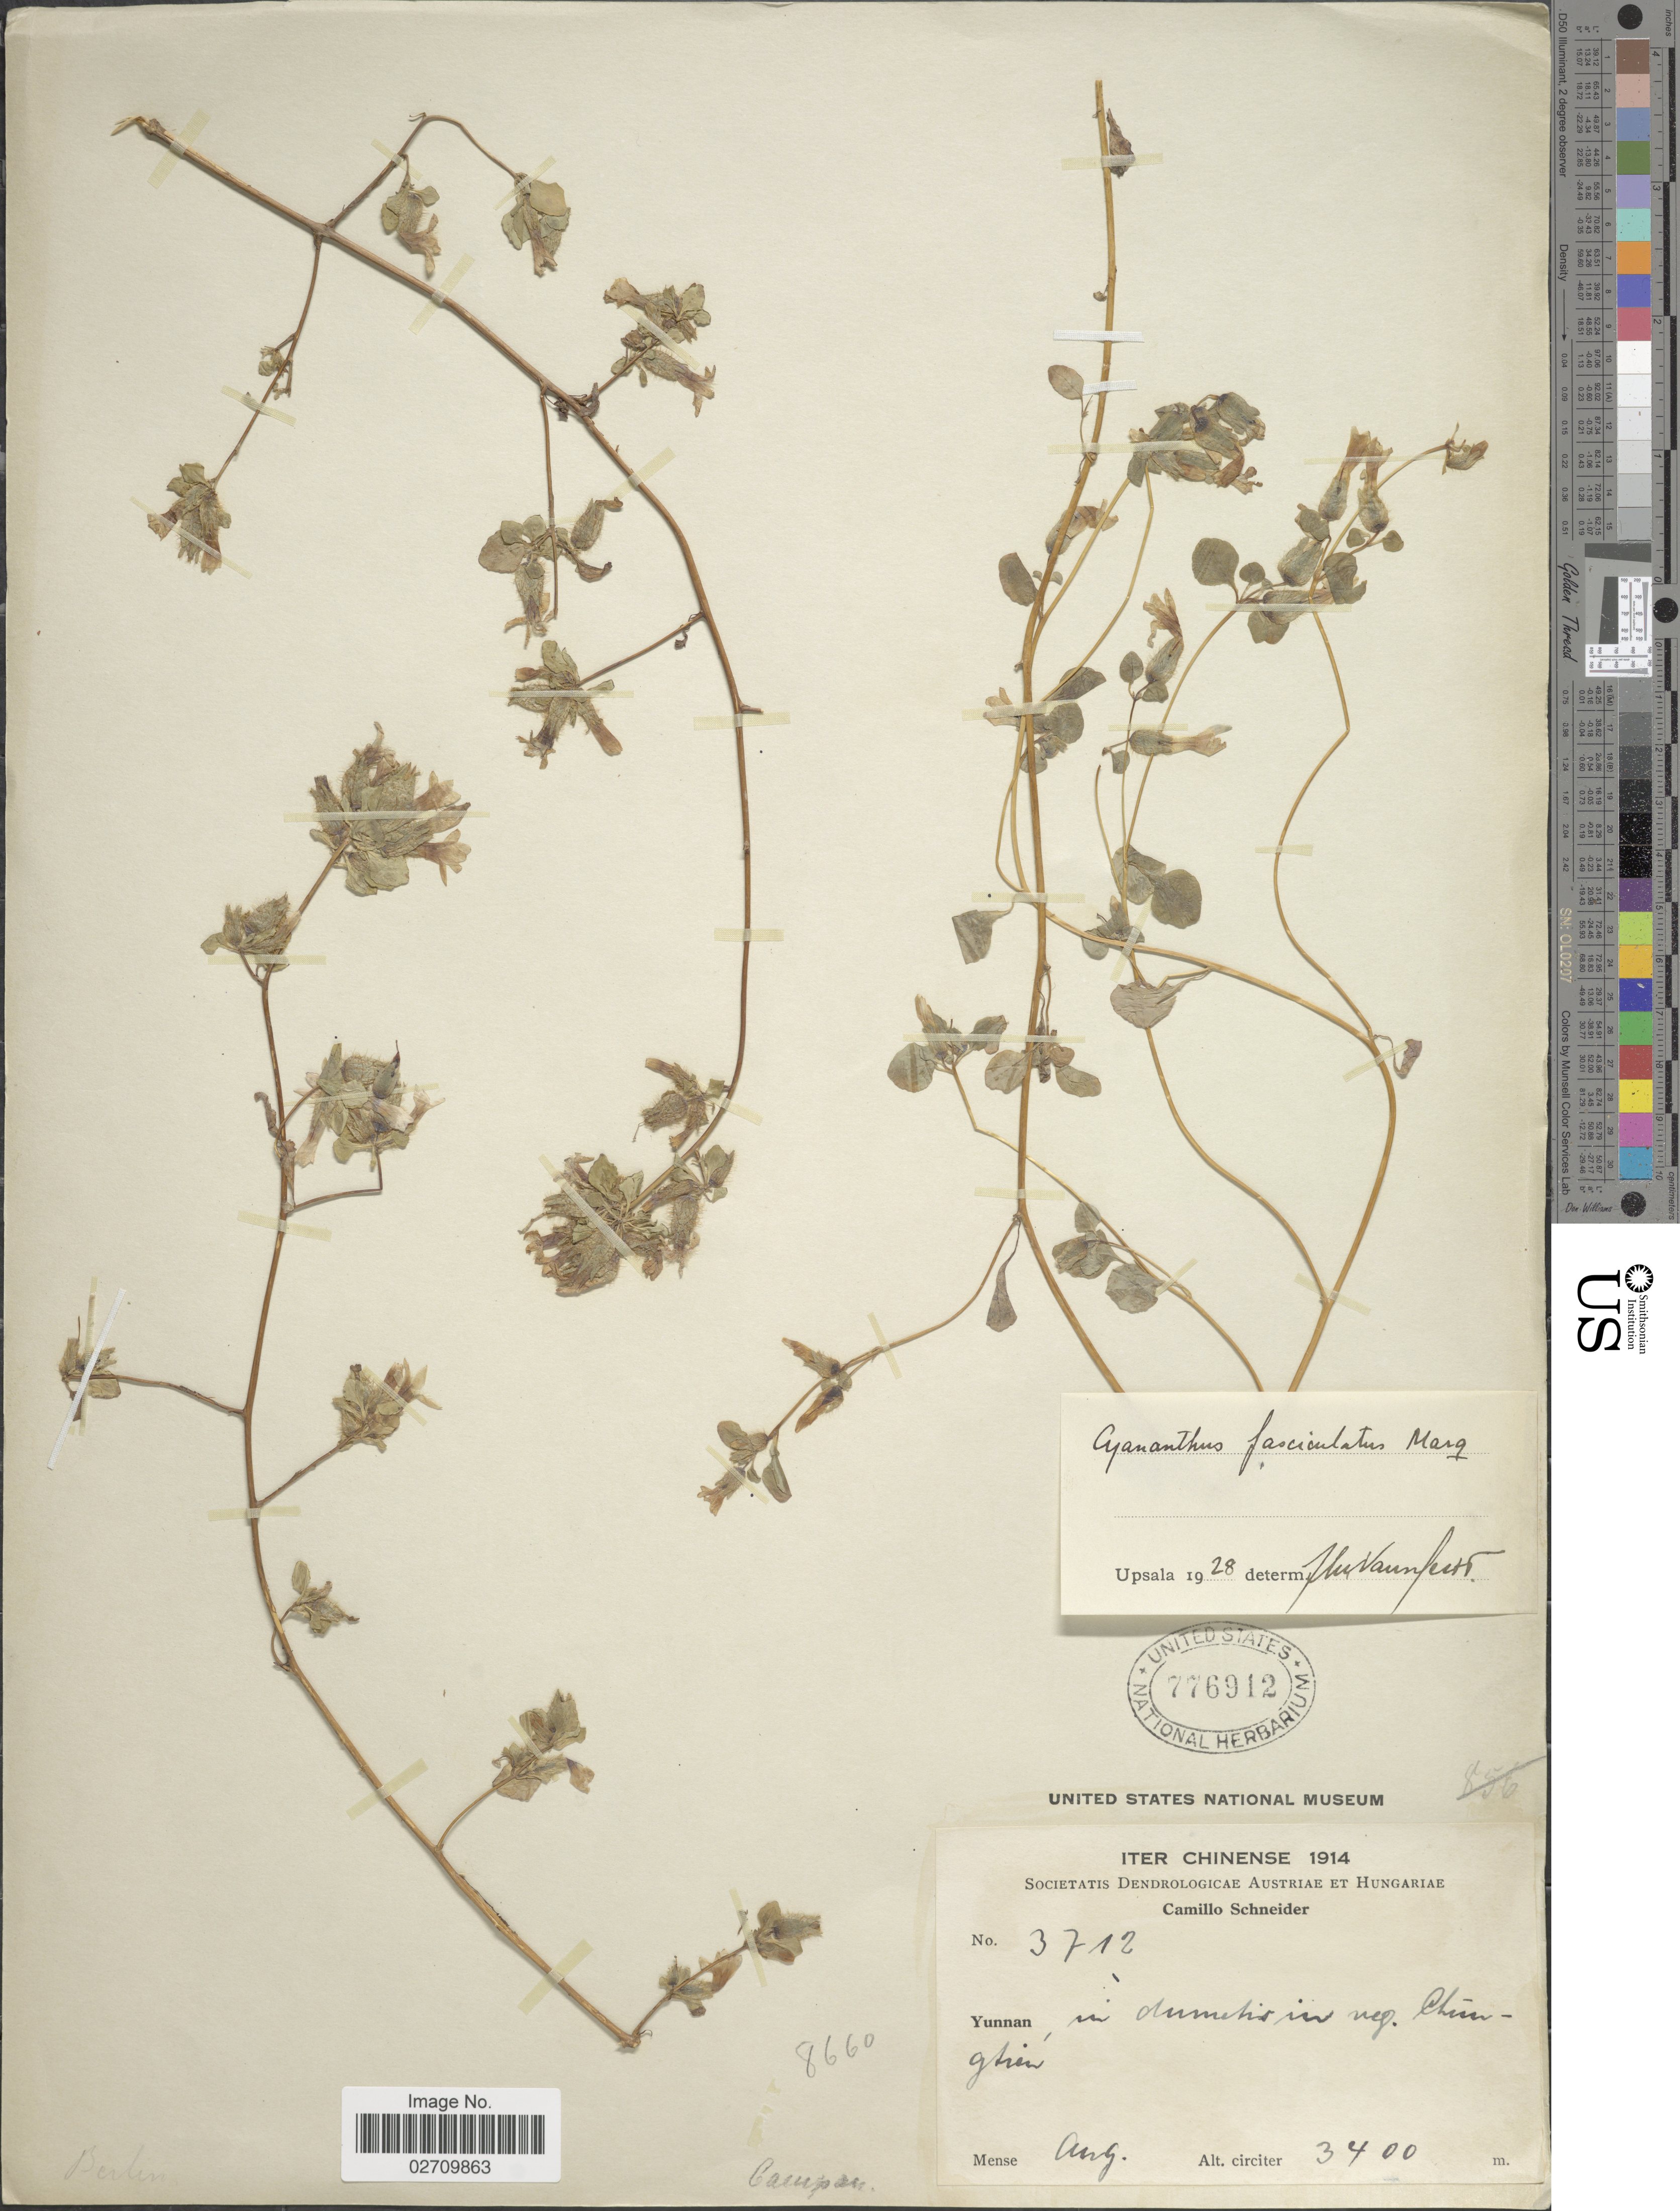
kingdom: Plantae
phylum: Tracheophyta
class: Magnoliopsida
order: Asterales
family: Campanulaceae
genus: Cyananthus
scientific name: Cyananthus fasciculatus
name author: C. Marquand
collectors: C. K. Schneider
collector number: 3712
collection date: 1914-08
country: China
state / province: Yunnan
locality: In dumetis in reg. Chungtien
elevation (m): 3400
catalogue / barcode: US 776912